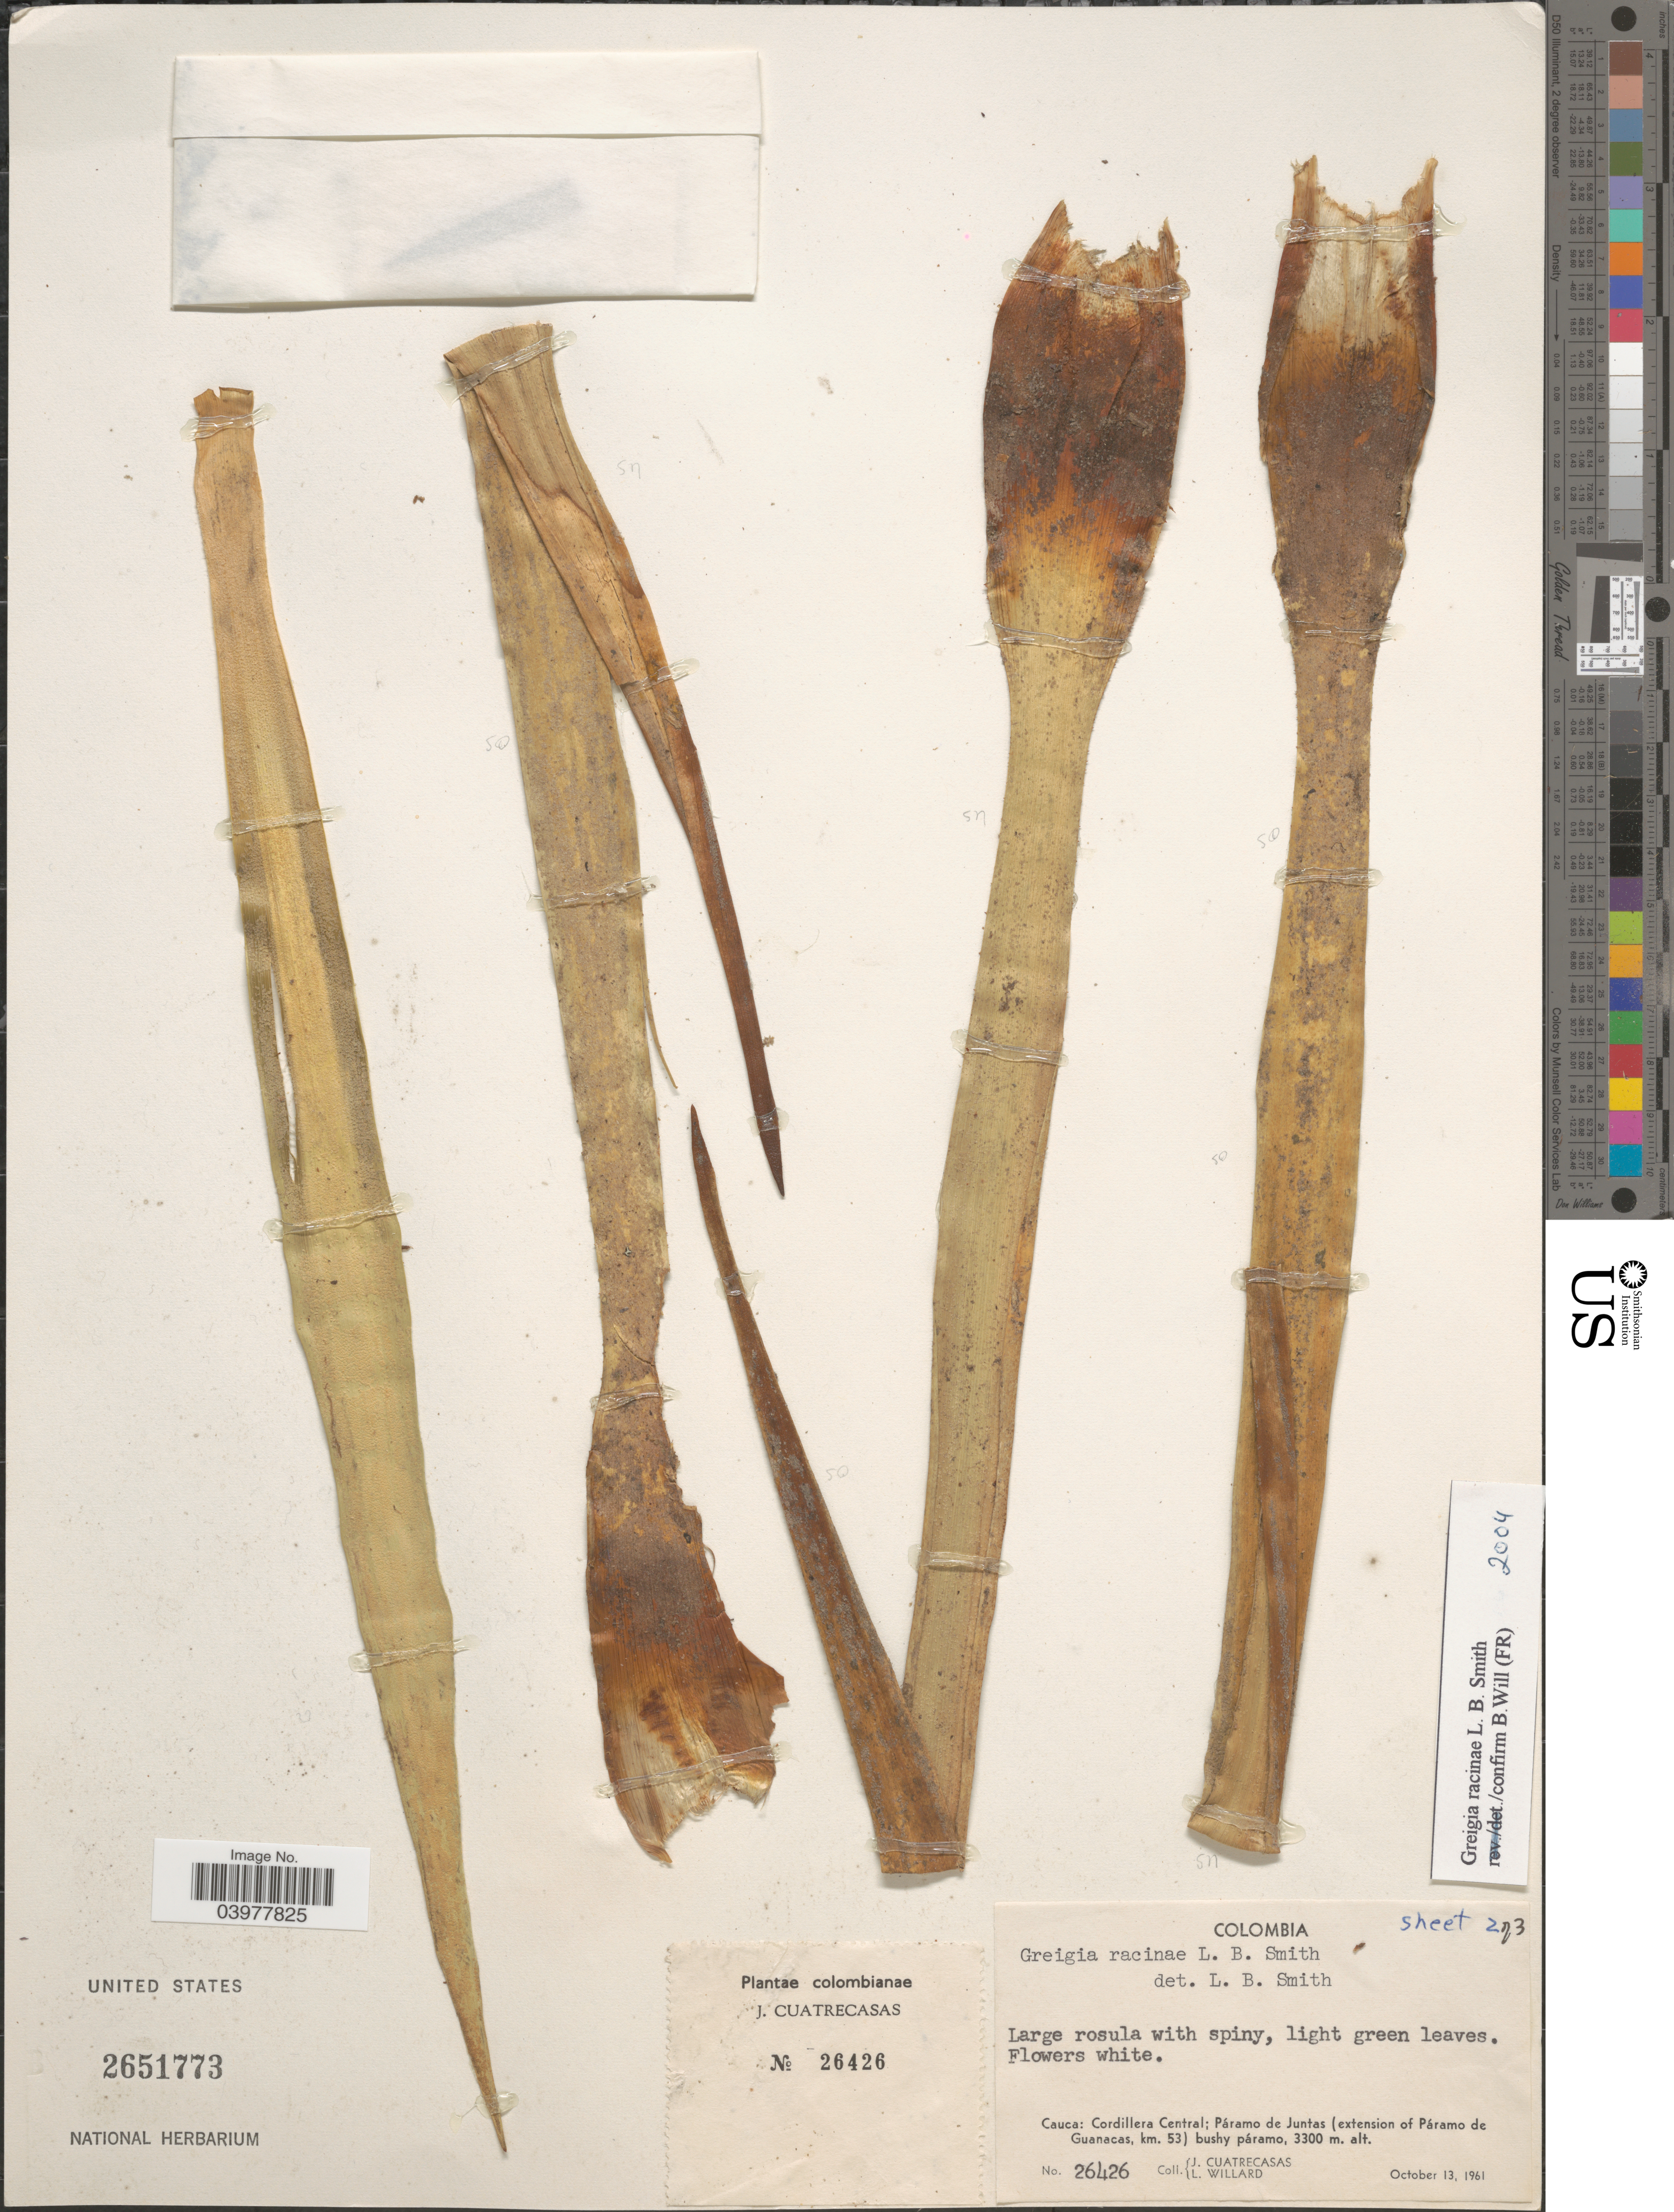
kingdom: Plantae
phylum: Tracheophyta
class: Liliopsida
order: Poales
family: Bromeliaceae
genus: Greigia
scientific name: Greigia racinae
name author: L.B. Sm.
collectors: J. Cuatrecasas & L. Willard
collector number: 26426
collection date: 1961-10-13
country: Colombia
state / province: Cauca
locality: Cordillera Central; Páramo de Juntas (extension of Páramo de Guanacas, km. 53) bushy páramo.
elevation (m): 3300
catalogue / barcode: US 2651773